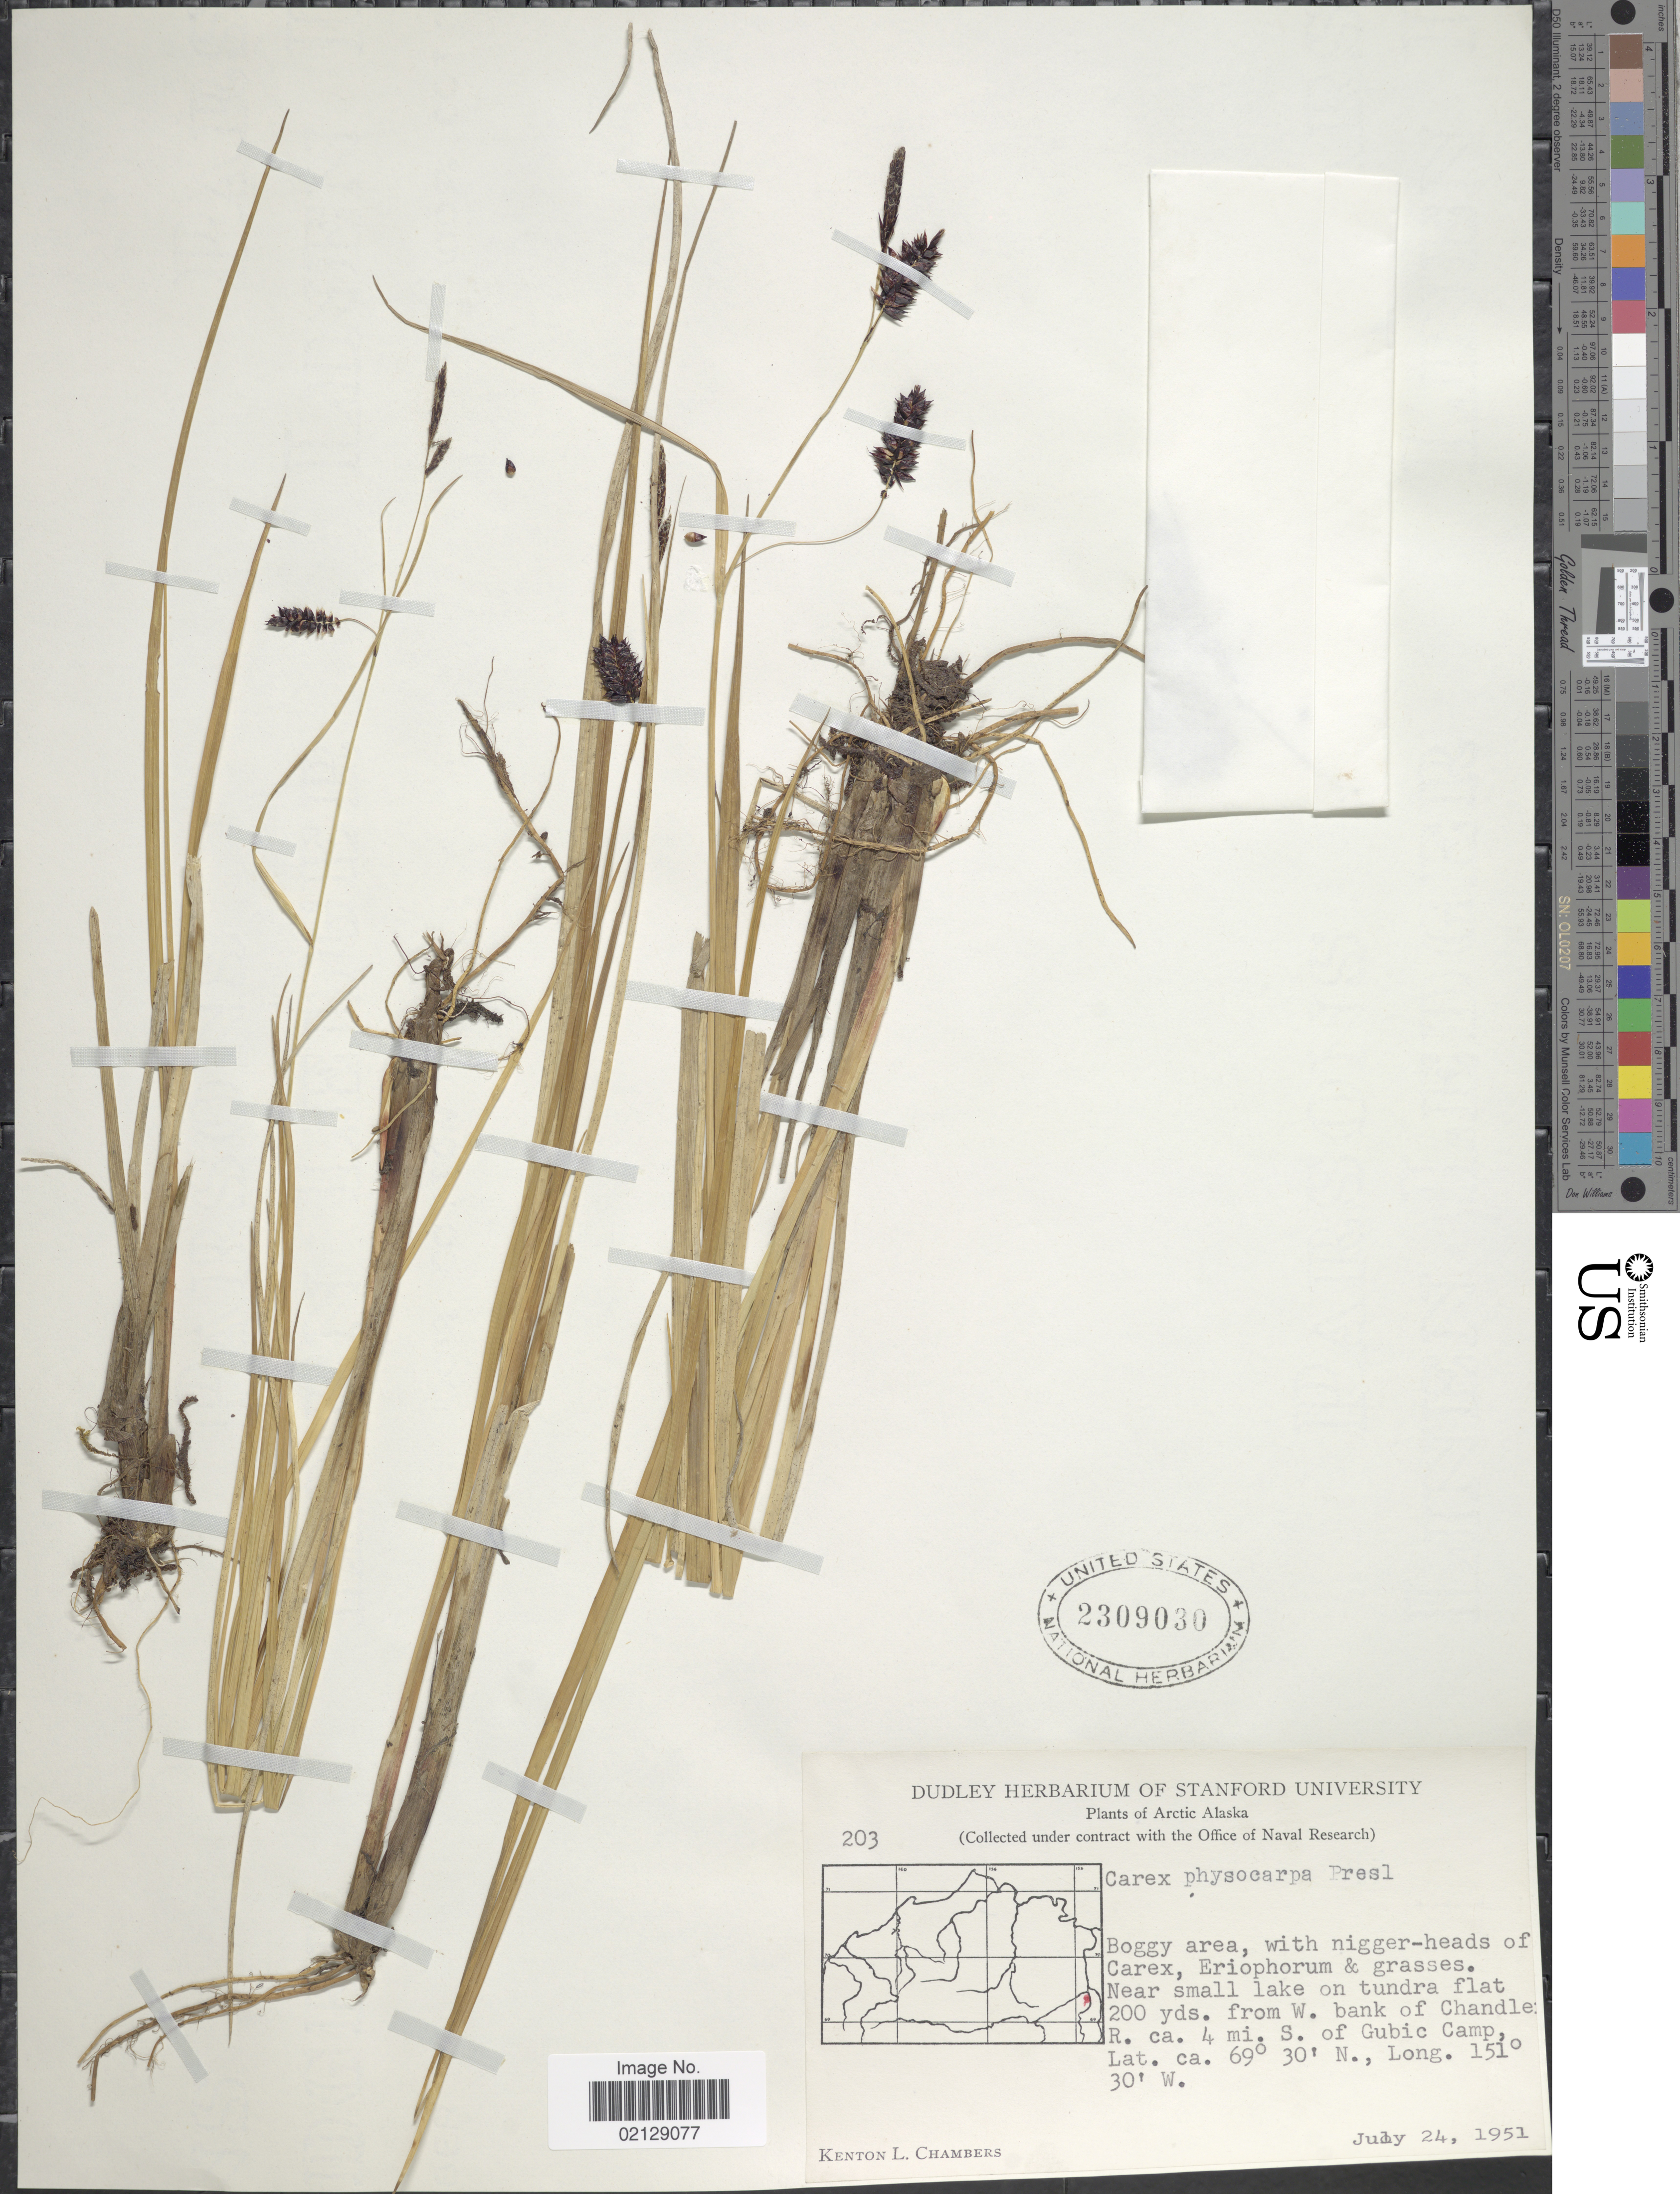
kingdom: Plantae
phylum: Tracheophyta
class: Liliopsida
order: Poales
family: Cyperaceae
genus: Carex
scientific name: Carex saxatilis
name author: L.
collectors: K. L. Chambers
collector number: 203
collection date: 1951-07-24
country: United States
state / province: Alaska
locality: Arctic Alaska, Near small lake on tundra flat 200 yds. from W. bank of Chandler R. 4 mi. S. of Gubic Camp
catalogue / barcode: US 2309030